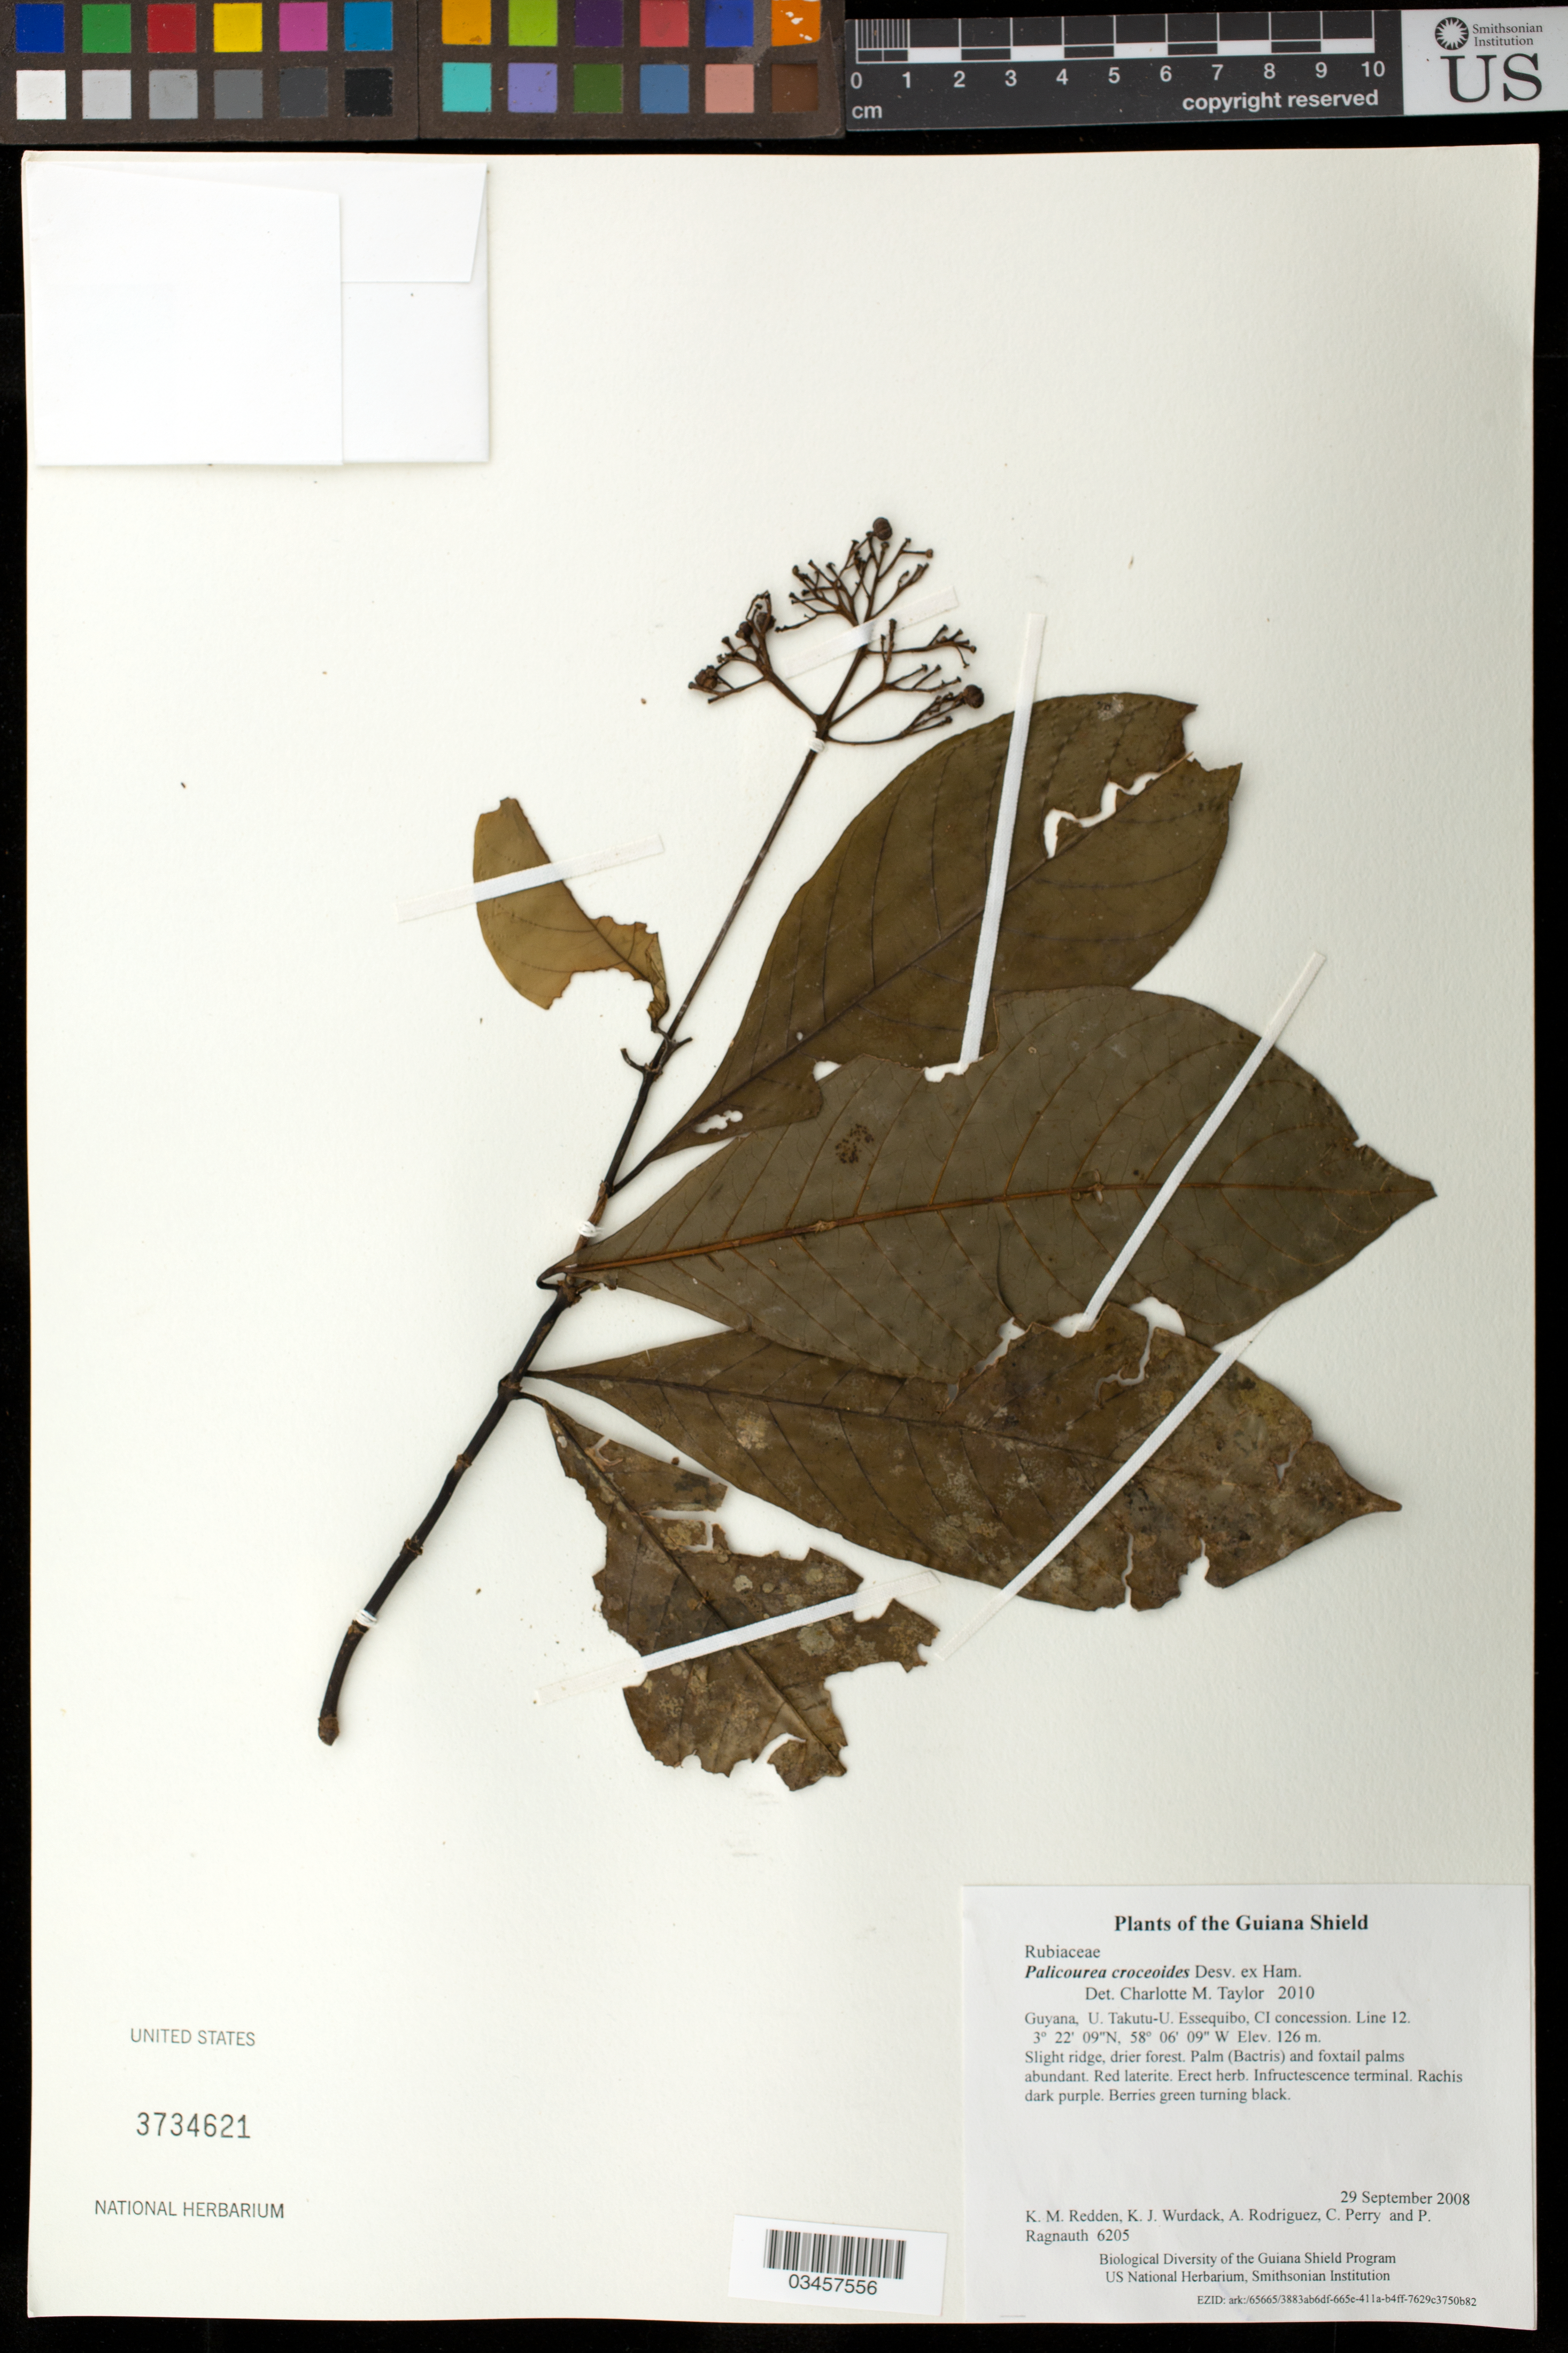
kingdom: Plantae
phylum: Tracheophyta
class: Magnoliopsida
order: Gentianales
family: Rubiaceae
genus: Palicourea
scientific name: Palicourea croceoides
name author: Desv. ex Ham.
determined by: Taylor, Charlotte M.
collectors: K. M. Redden, K. Wurdack, A. Rodriguez, C. Perry & P. Ragnauth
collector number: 6205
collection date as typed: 29 September 2008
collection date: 2008-09-29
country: Guyana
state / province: U. Takutu-U. Essequibo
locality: CI concession. Line 12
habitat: Slight ridge, drier forest. Palm (Bactris) and foxtail palms abundant. Red laterite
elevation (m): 126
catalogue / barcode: US 3734621